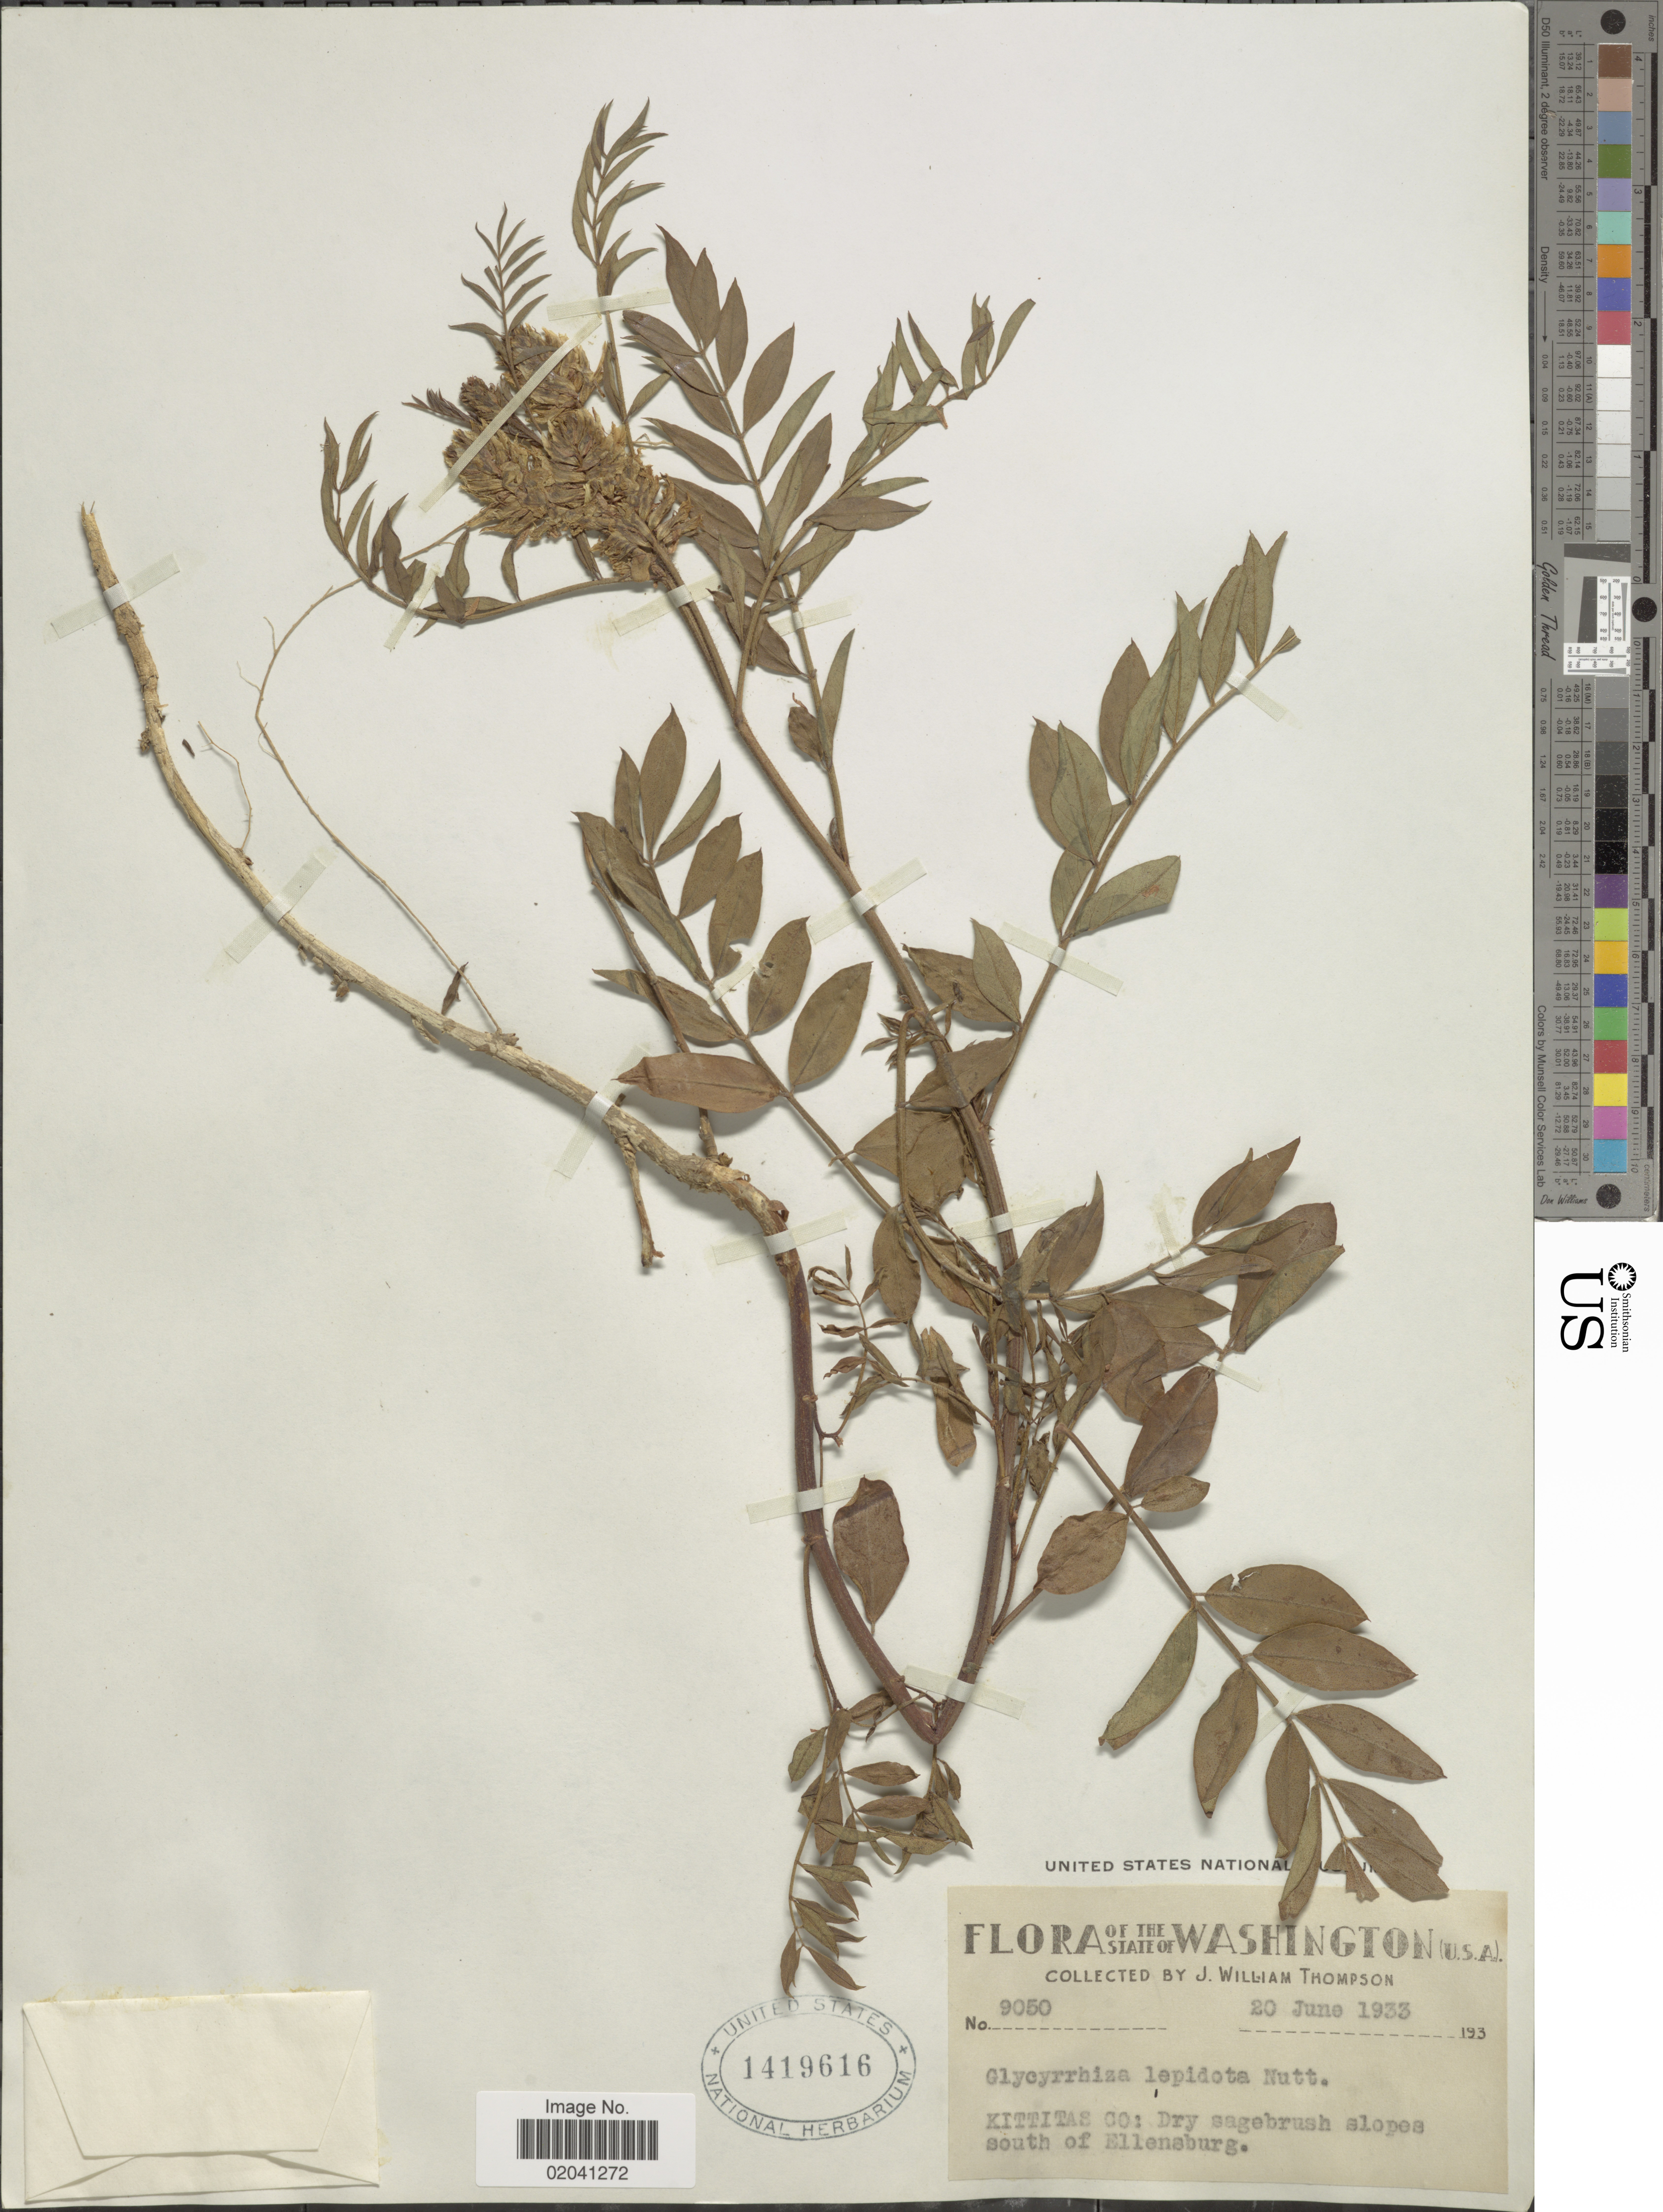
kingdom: Plantae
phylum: Tracheophyta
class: Magnoliopsida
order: Fabales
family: Fabaceae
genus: Glycyrrhiza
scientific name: Glycyrrhiza lepidota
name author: Pursh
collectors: J. W. Thompson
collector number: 9050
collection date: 1933-06-20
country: United States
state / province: Washington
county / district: Kittitas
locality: Kittitas Co: Dry sagebrush slopes south of Ellensburg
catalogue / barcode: US 1419616